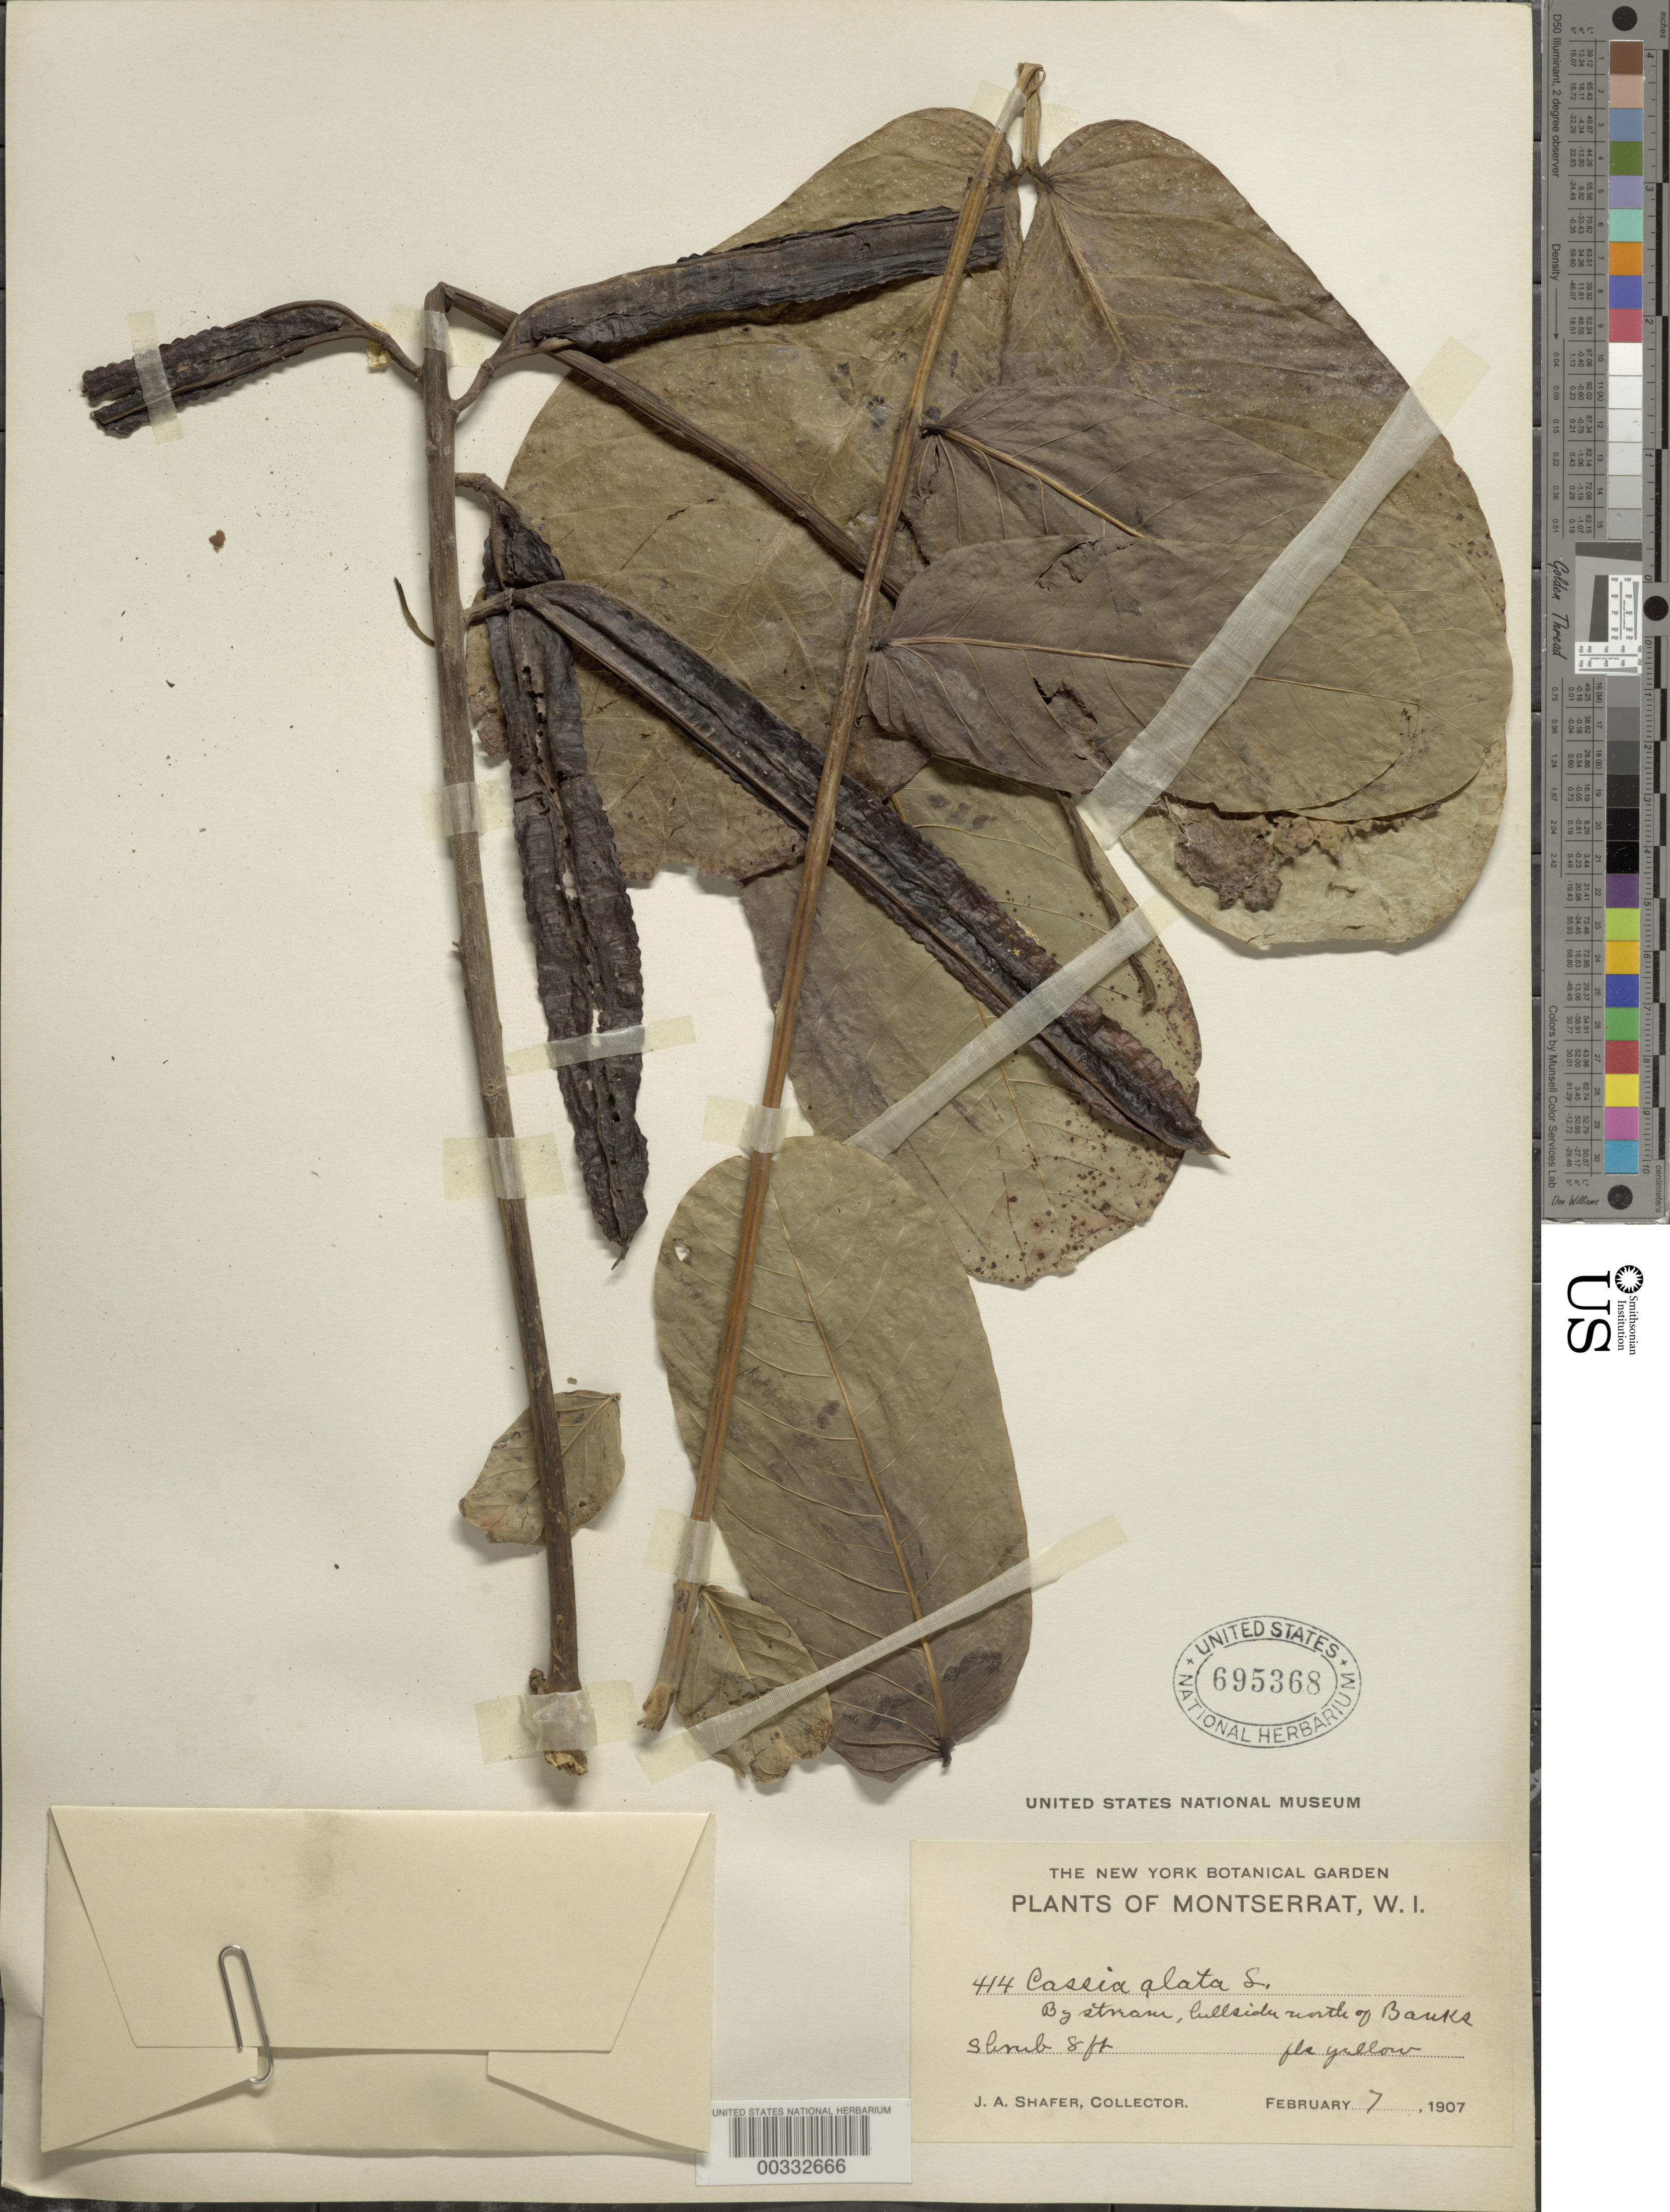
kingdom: Plantae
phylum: Tracheophyta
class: Magnoliopsida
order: Fabales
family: Fabaceae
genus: Senna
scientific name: Senna alata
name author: (L.) Roxb.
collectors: J. A. Shafer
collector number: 414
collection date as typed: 07 Feb 1907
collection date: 1907-02-07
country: Montserrat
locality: N of banks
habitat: By stream, hillside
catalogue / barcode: US 695368